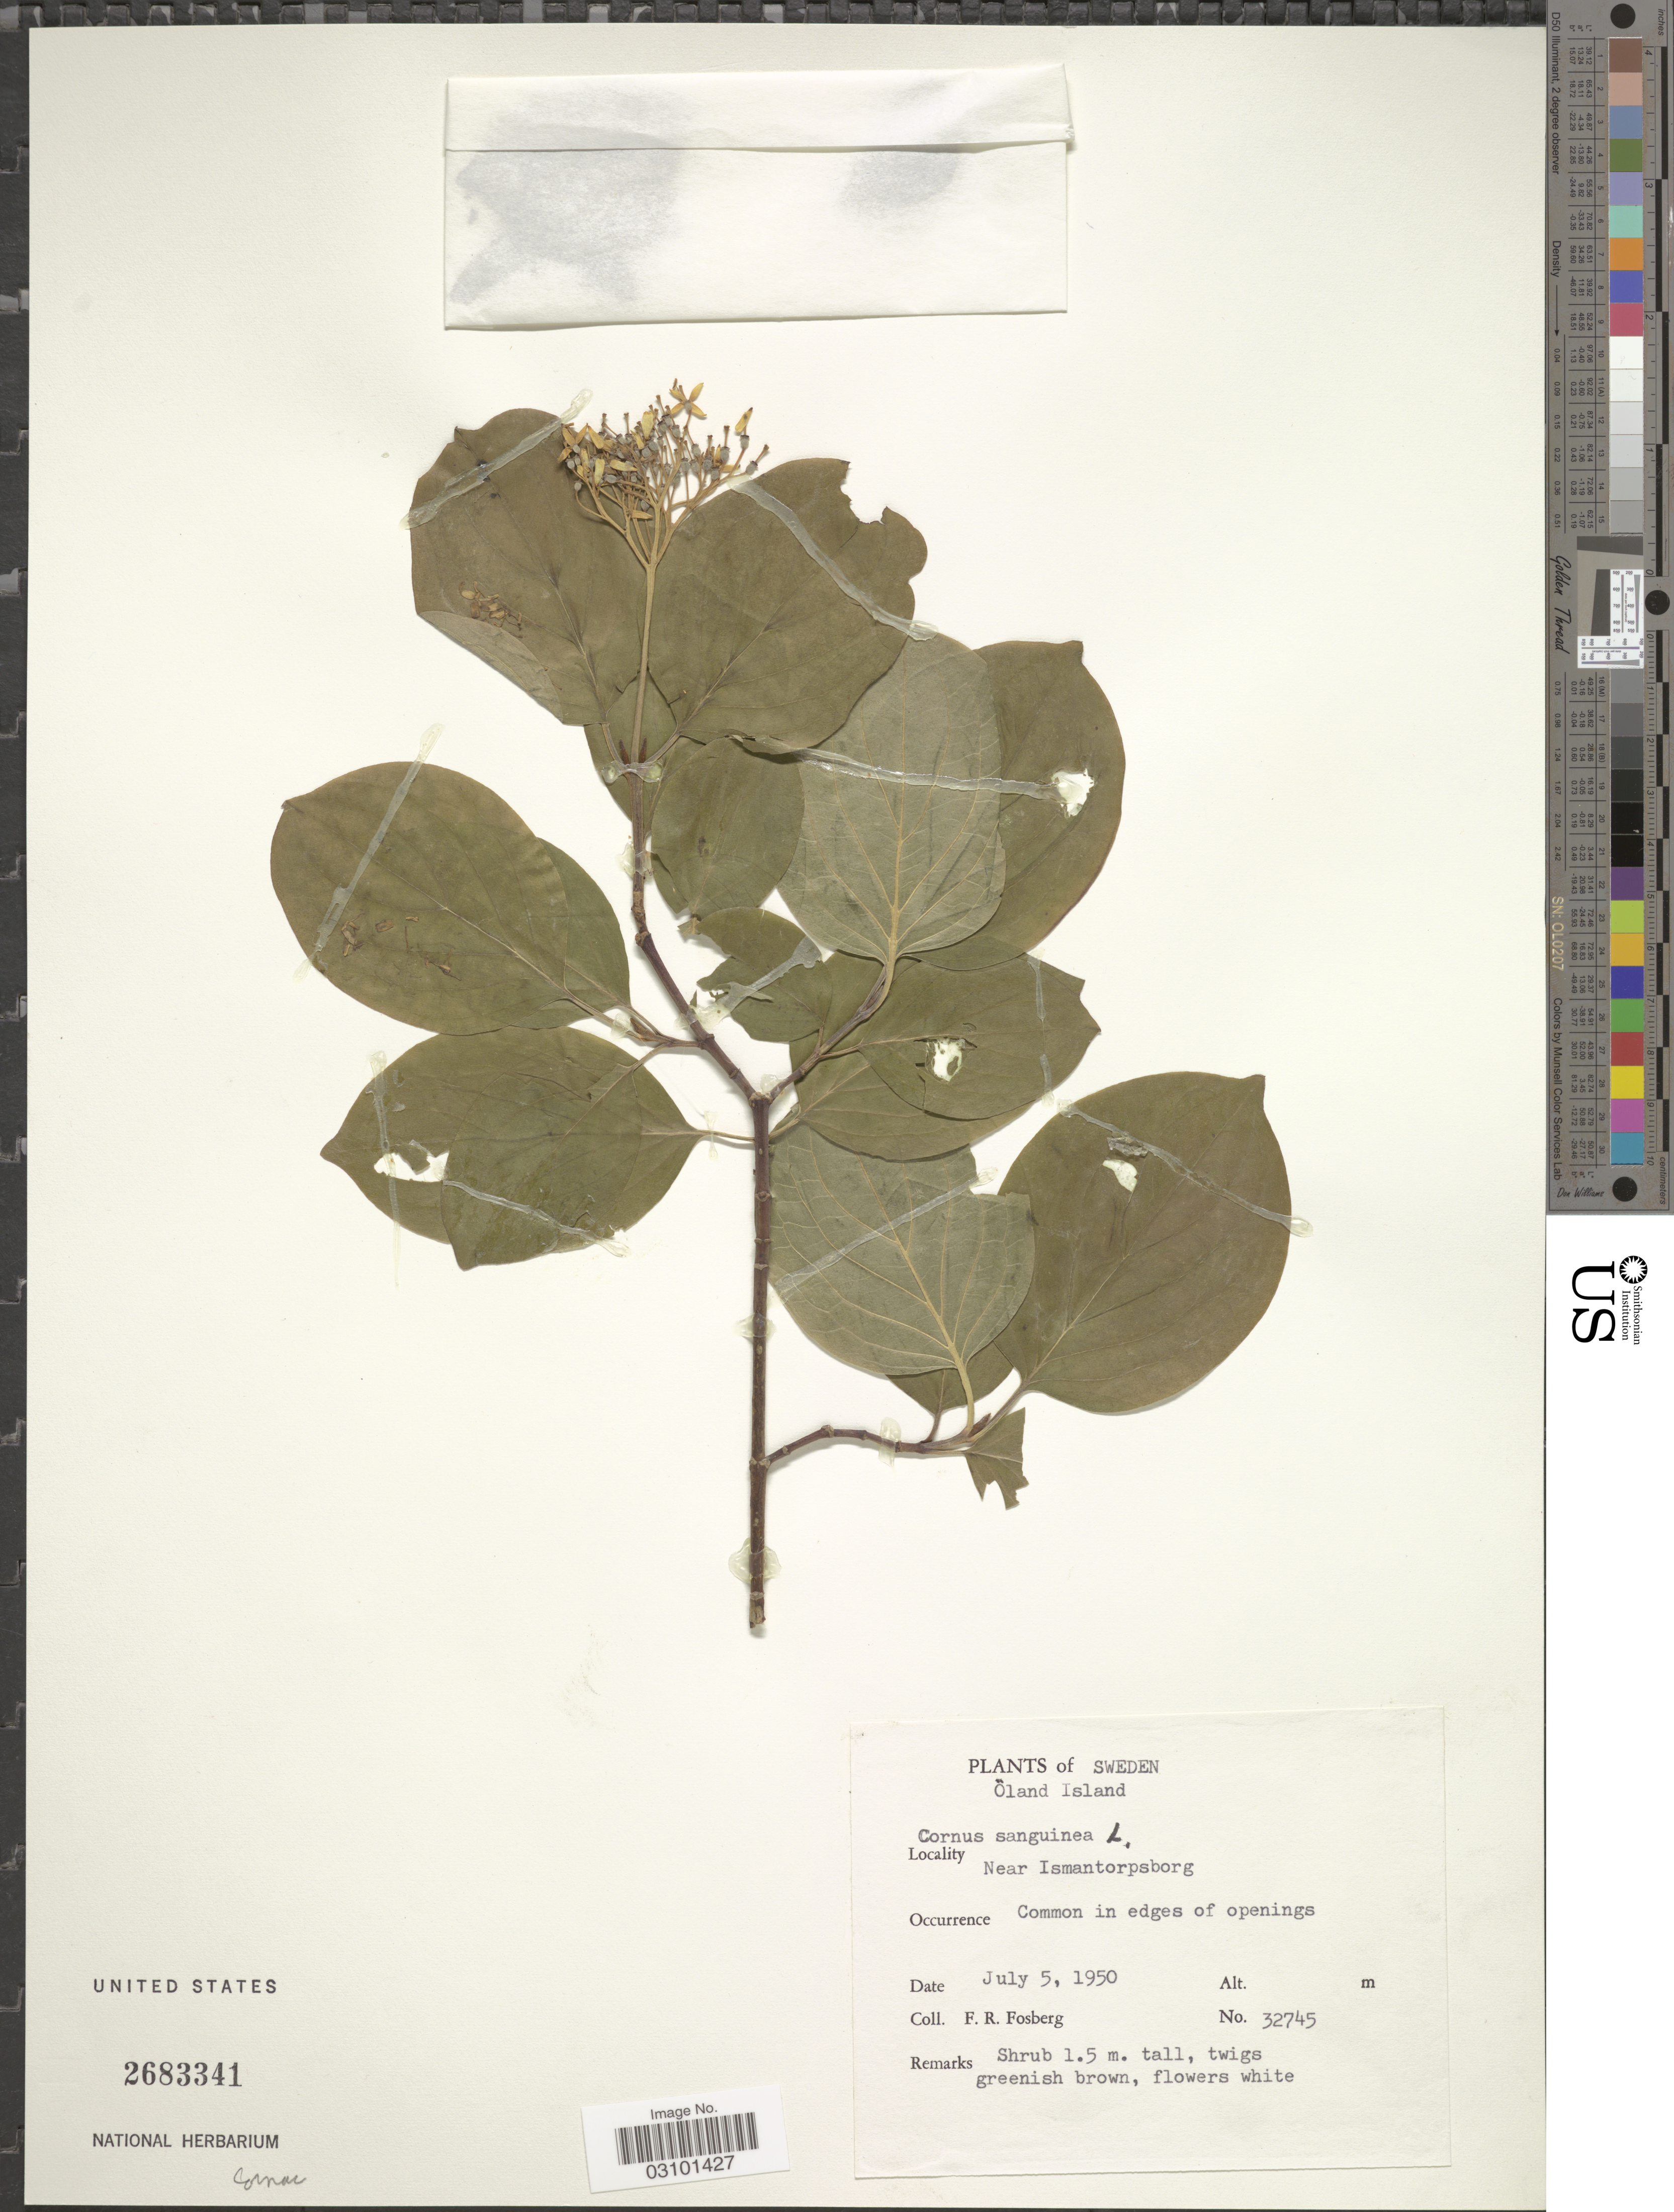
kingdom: Plantae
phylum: Tracheophyta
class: Magnoliopsida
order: Cornales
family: Cornaceae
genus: Cornus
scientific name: Cornus sanguinea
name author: L.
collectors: F. R. Fosberg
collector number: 32745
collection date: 1950-07-05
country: Sweden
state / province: Kalmar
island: Oland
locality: Öland Island. Near Ismantorpsborg.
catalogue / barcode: US 2683341